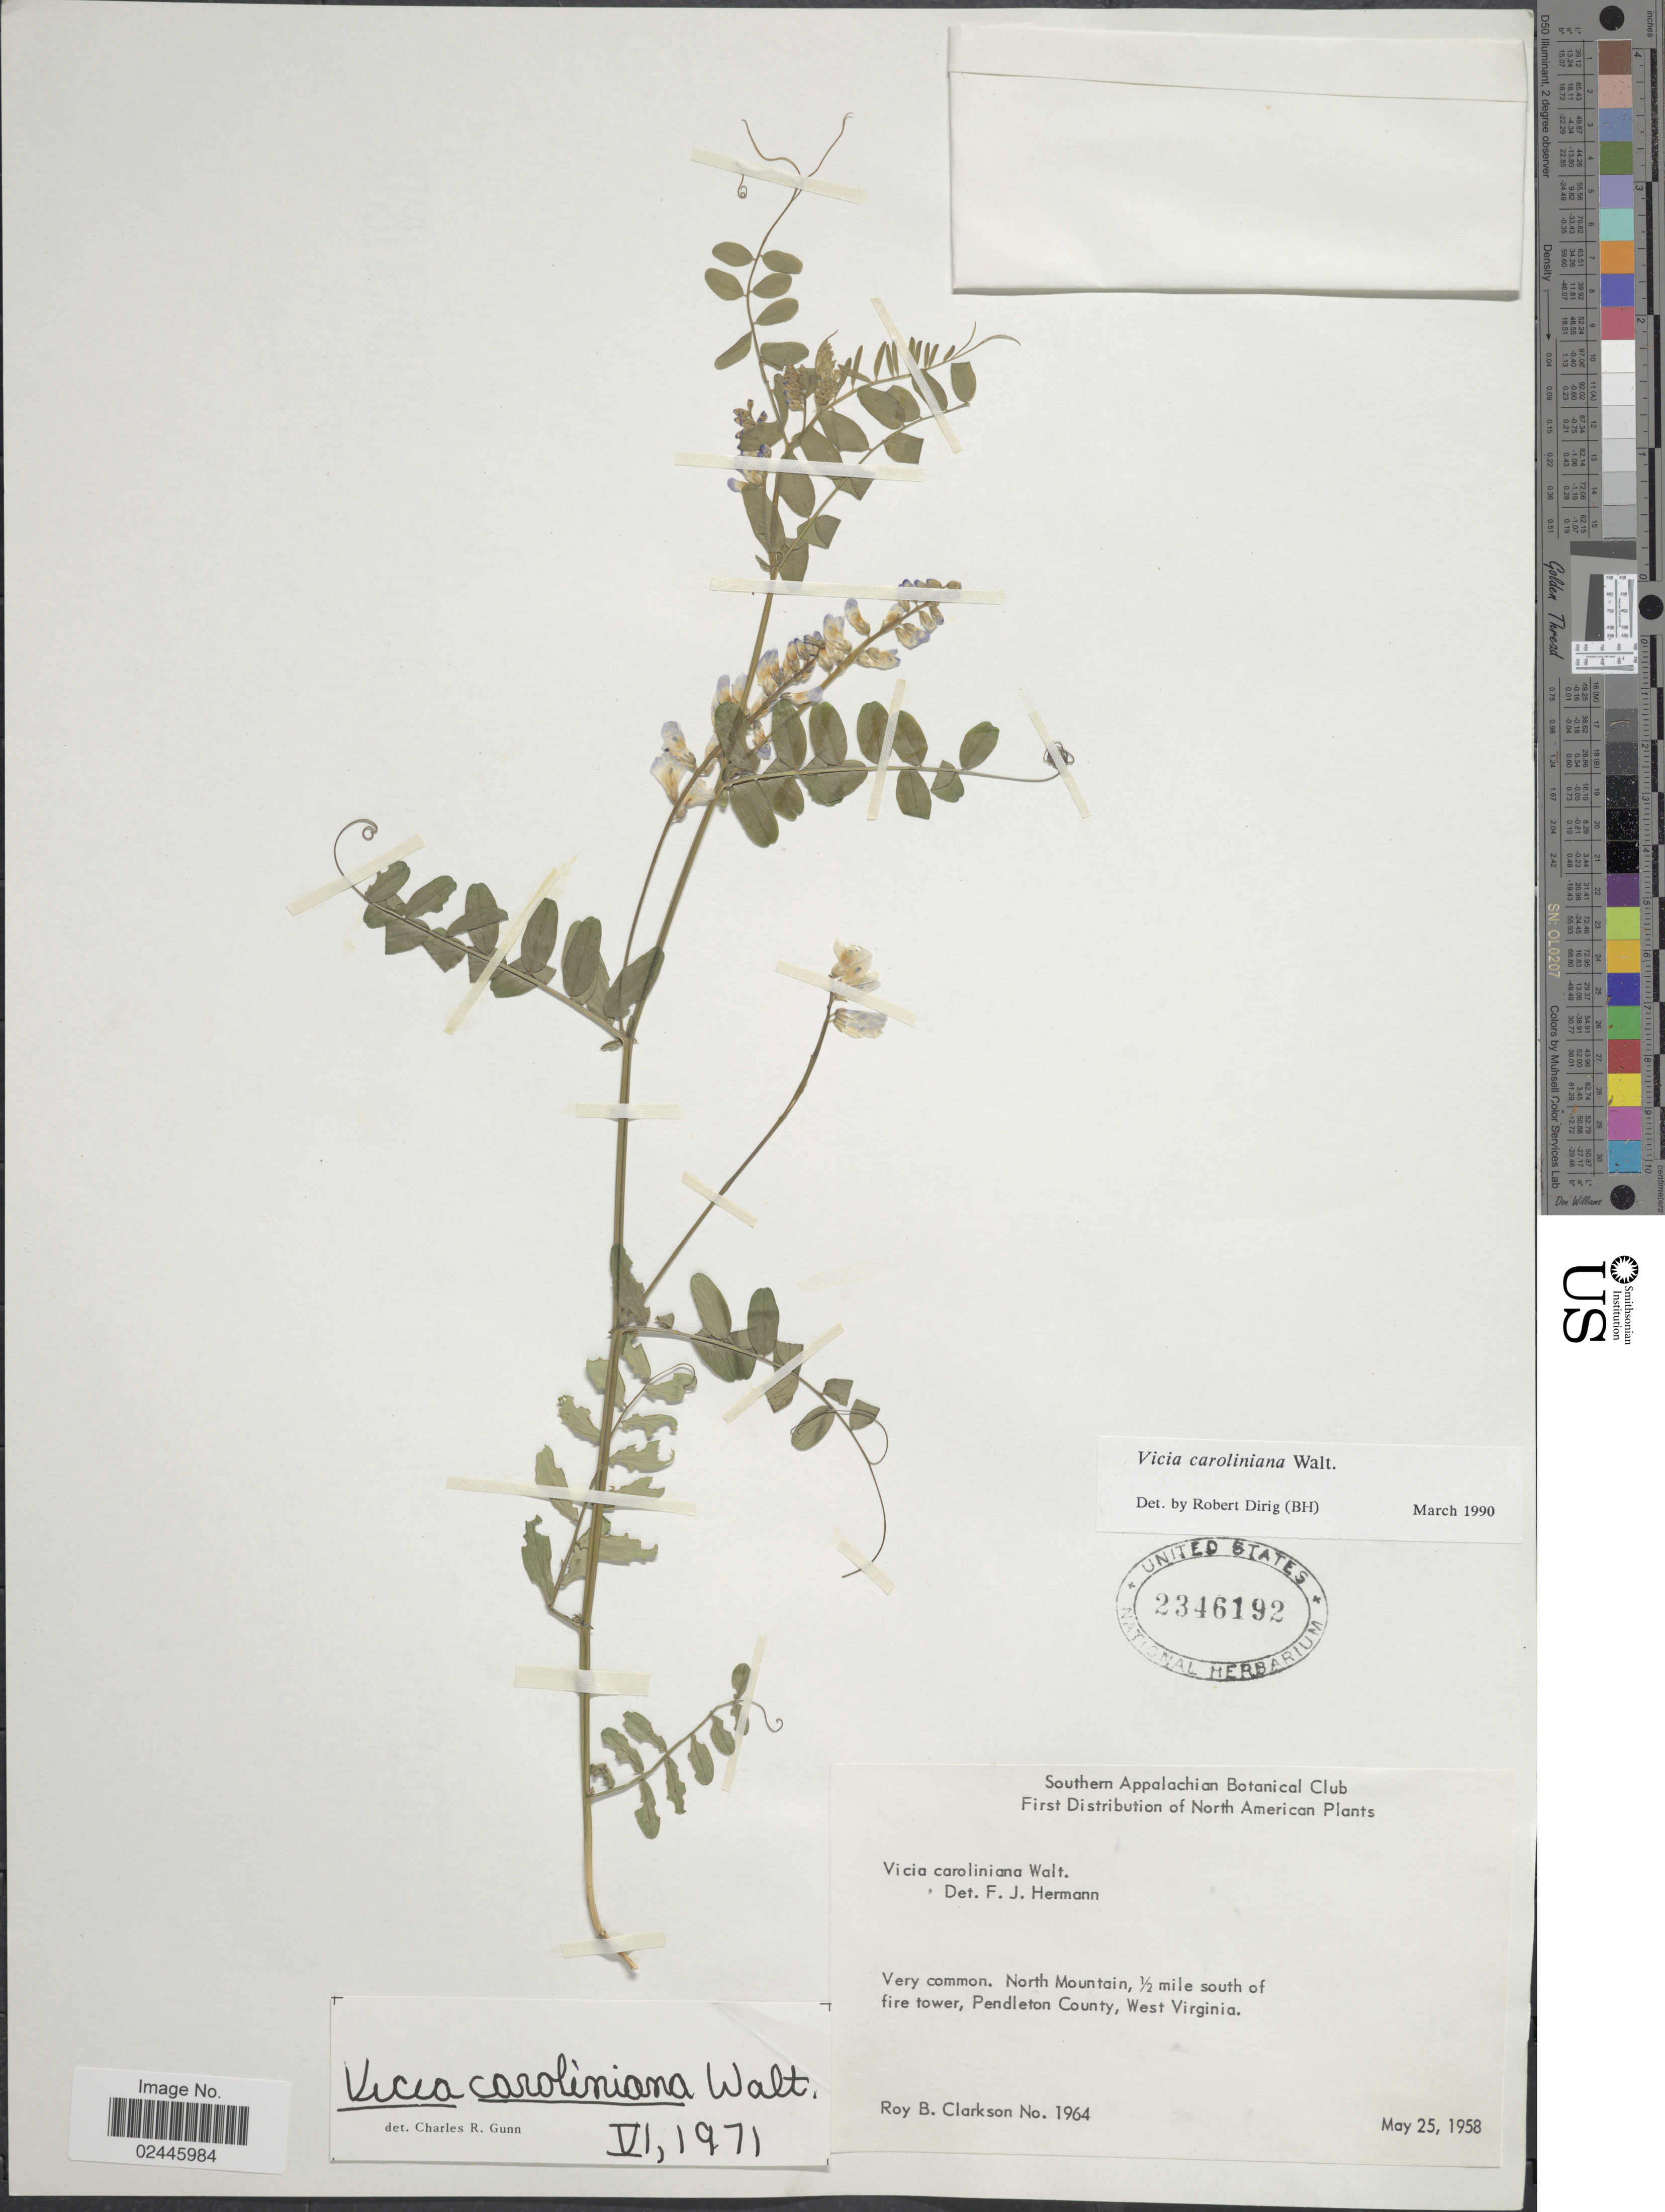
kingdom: Plantae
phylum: Tracheophyta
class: Magnoliopsida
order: Fabales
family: Fabaceae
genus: Vicia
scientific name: Vicia caroliniana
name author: Walter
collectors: R. Clarkson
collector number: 1964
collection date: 1958-05-25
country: United States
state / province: Washington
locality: North Mountain, 1/2 mile south of fire tower, Pendleton County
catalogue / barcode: US 2346192